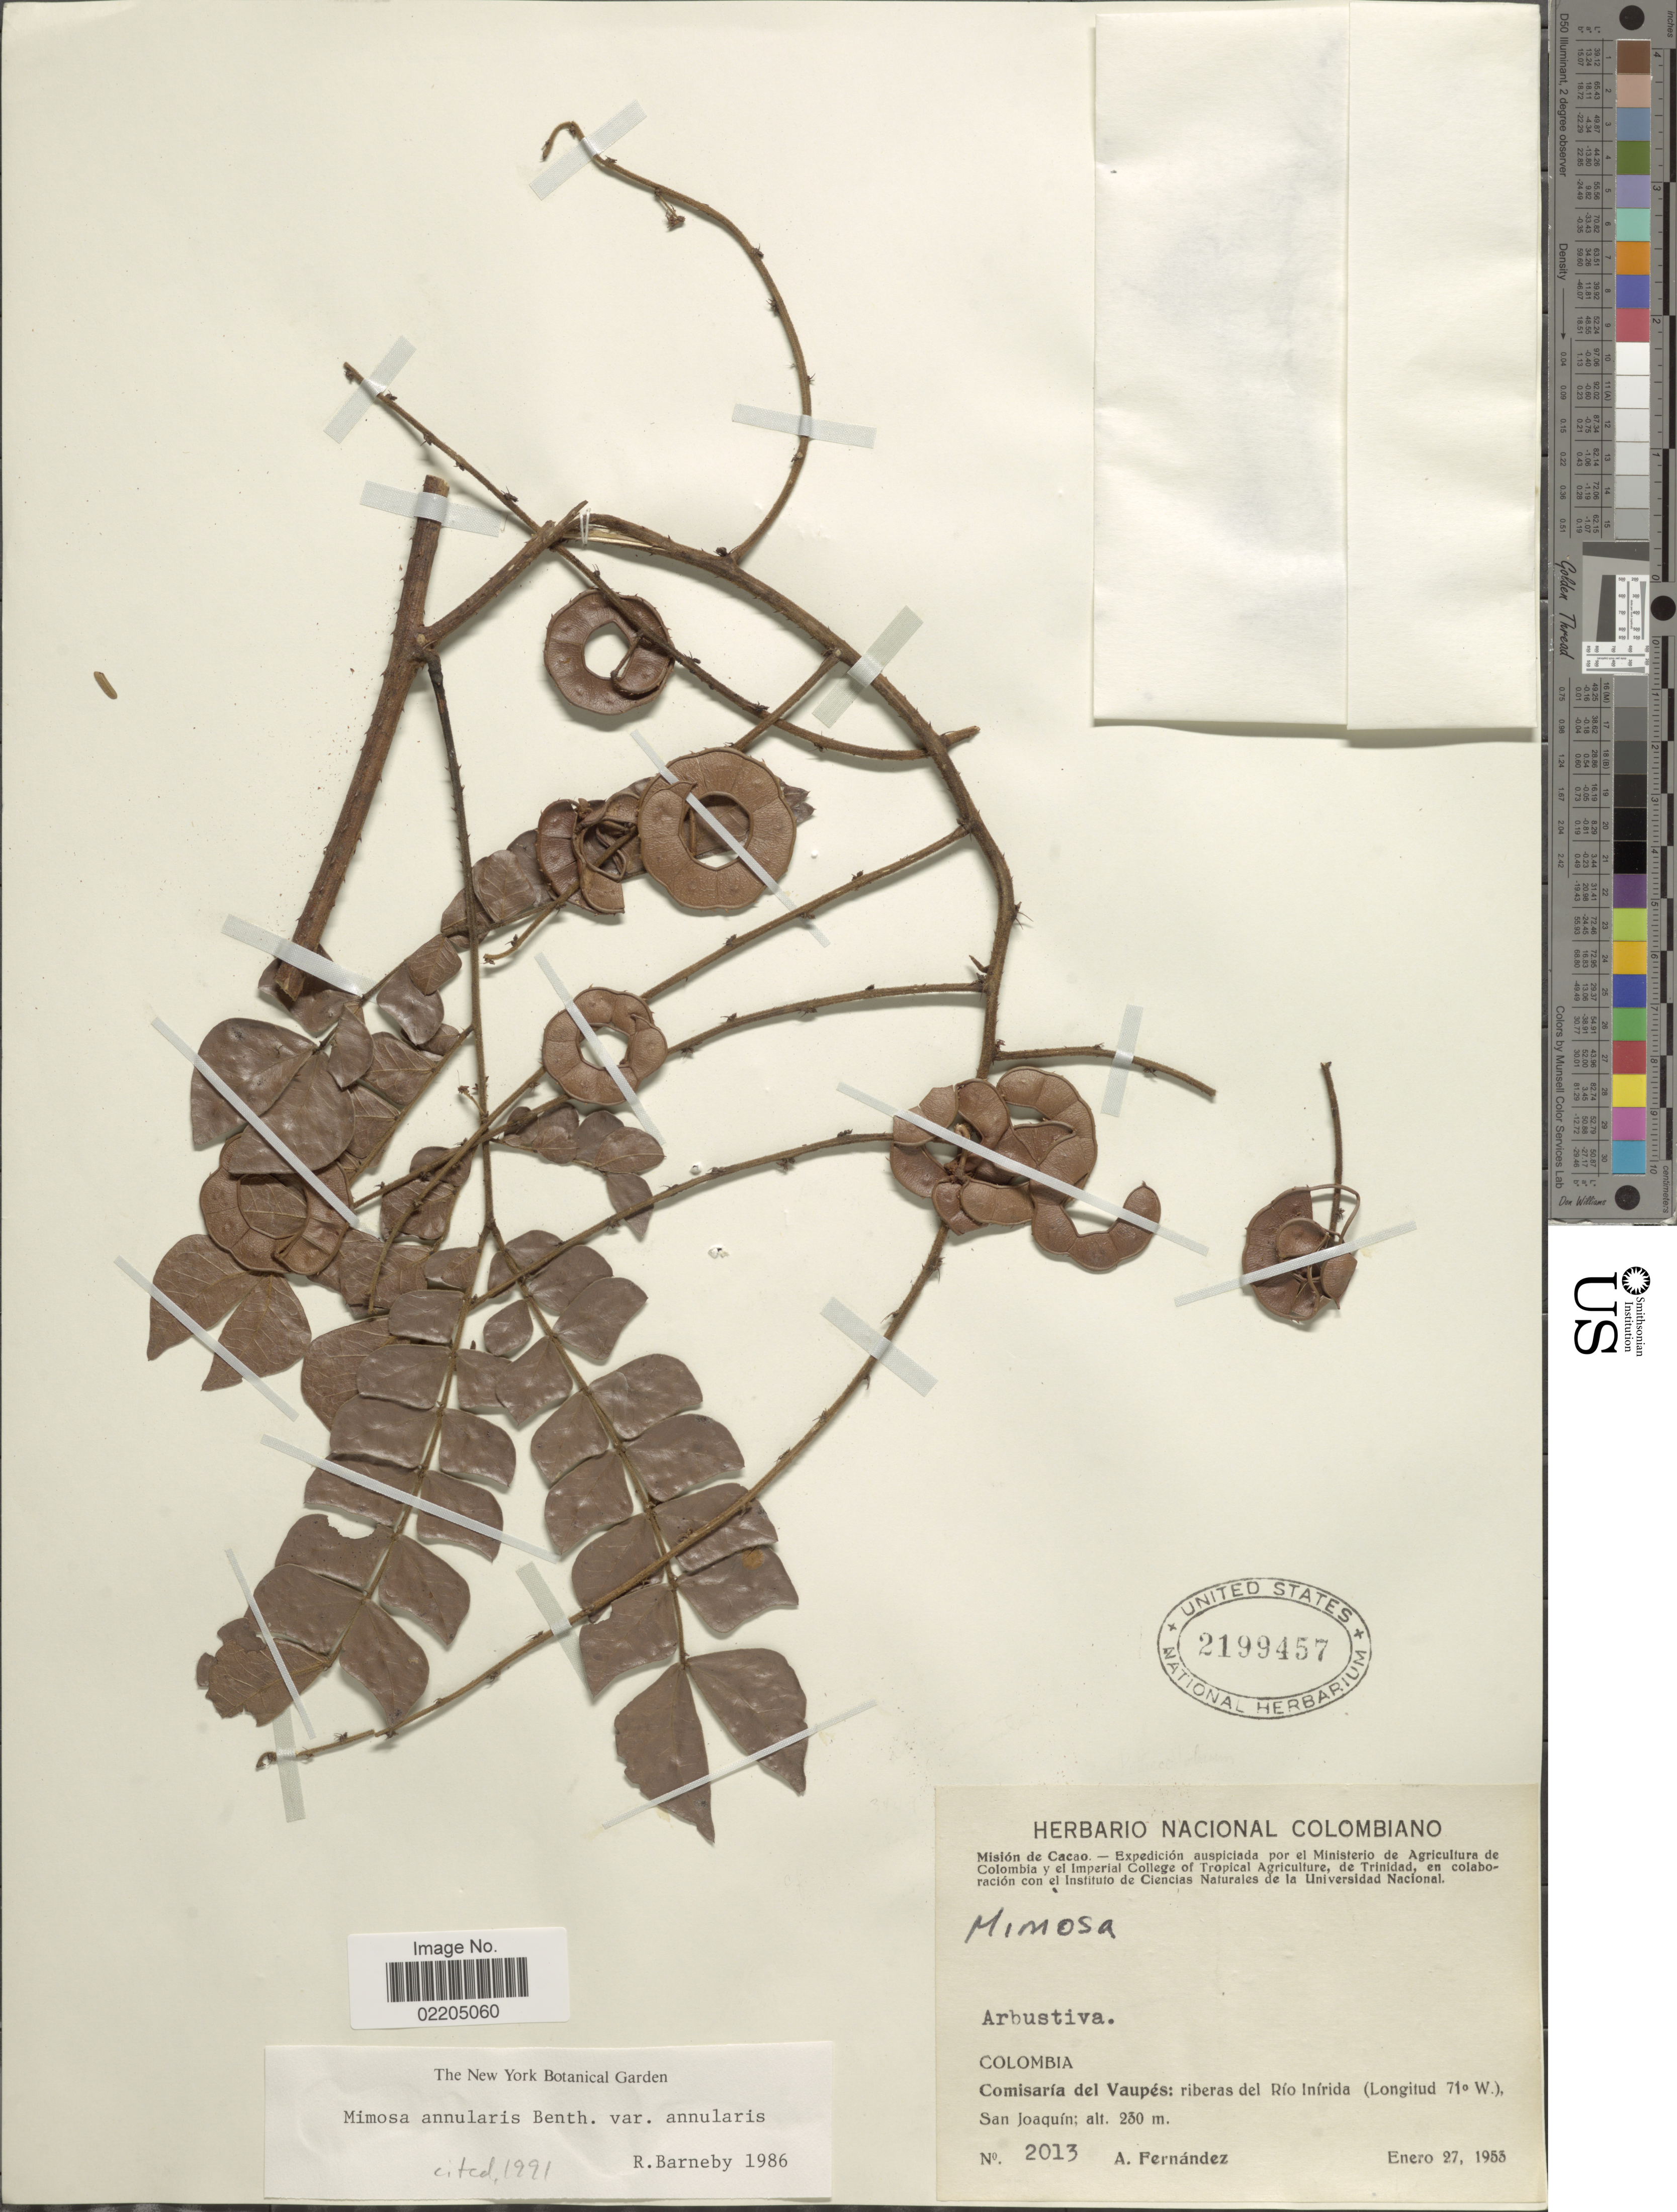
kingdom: Plantae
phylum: Tracheophyta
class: Magnoliopsida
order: Fabales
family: Fabaceae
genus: Mimosa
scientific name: Mimosa annularis var. annularis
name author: Benth.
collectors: A. Fernández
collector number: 2013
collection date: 1953-01-27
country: Colombia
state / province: Vaupés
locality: Riberas del Rio Inrida, San Joaquin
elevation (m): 230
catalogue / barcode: US 2199457